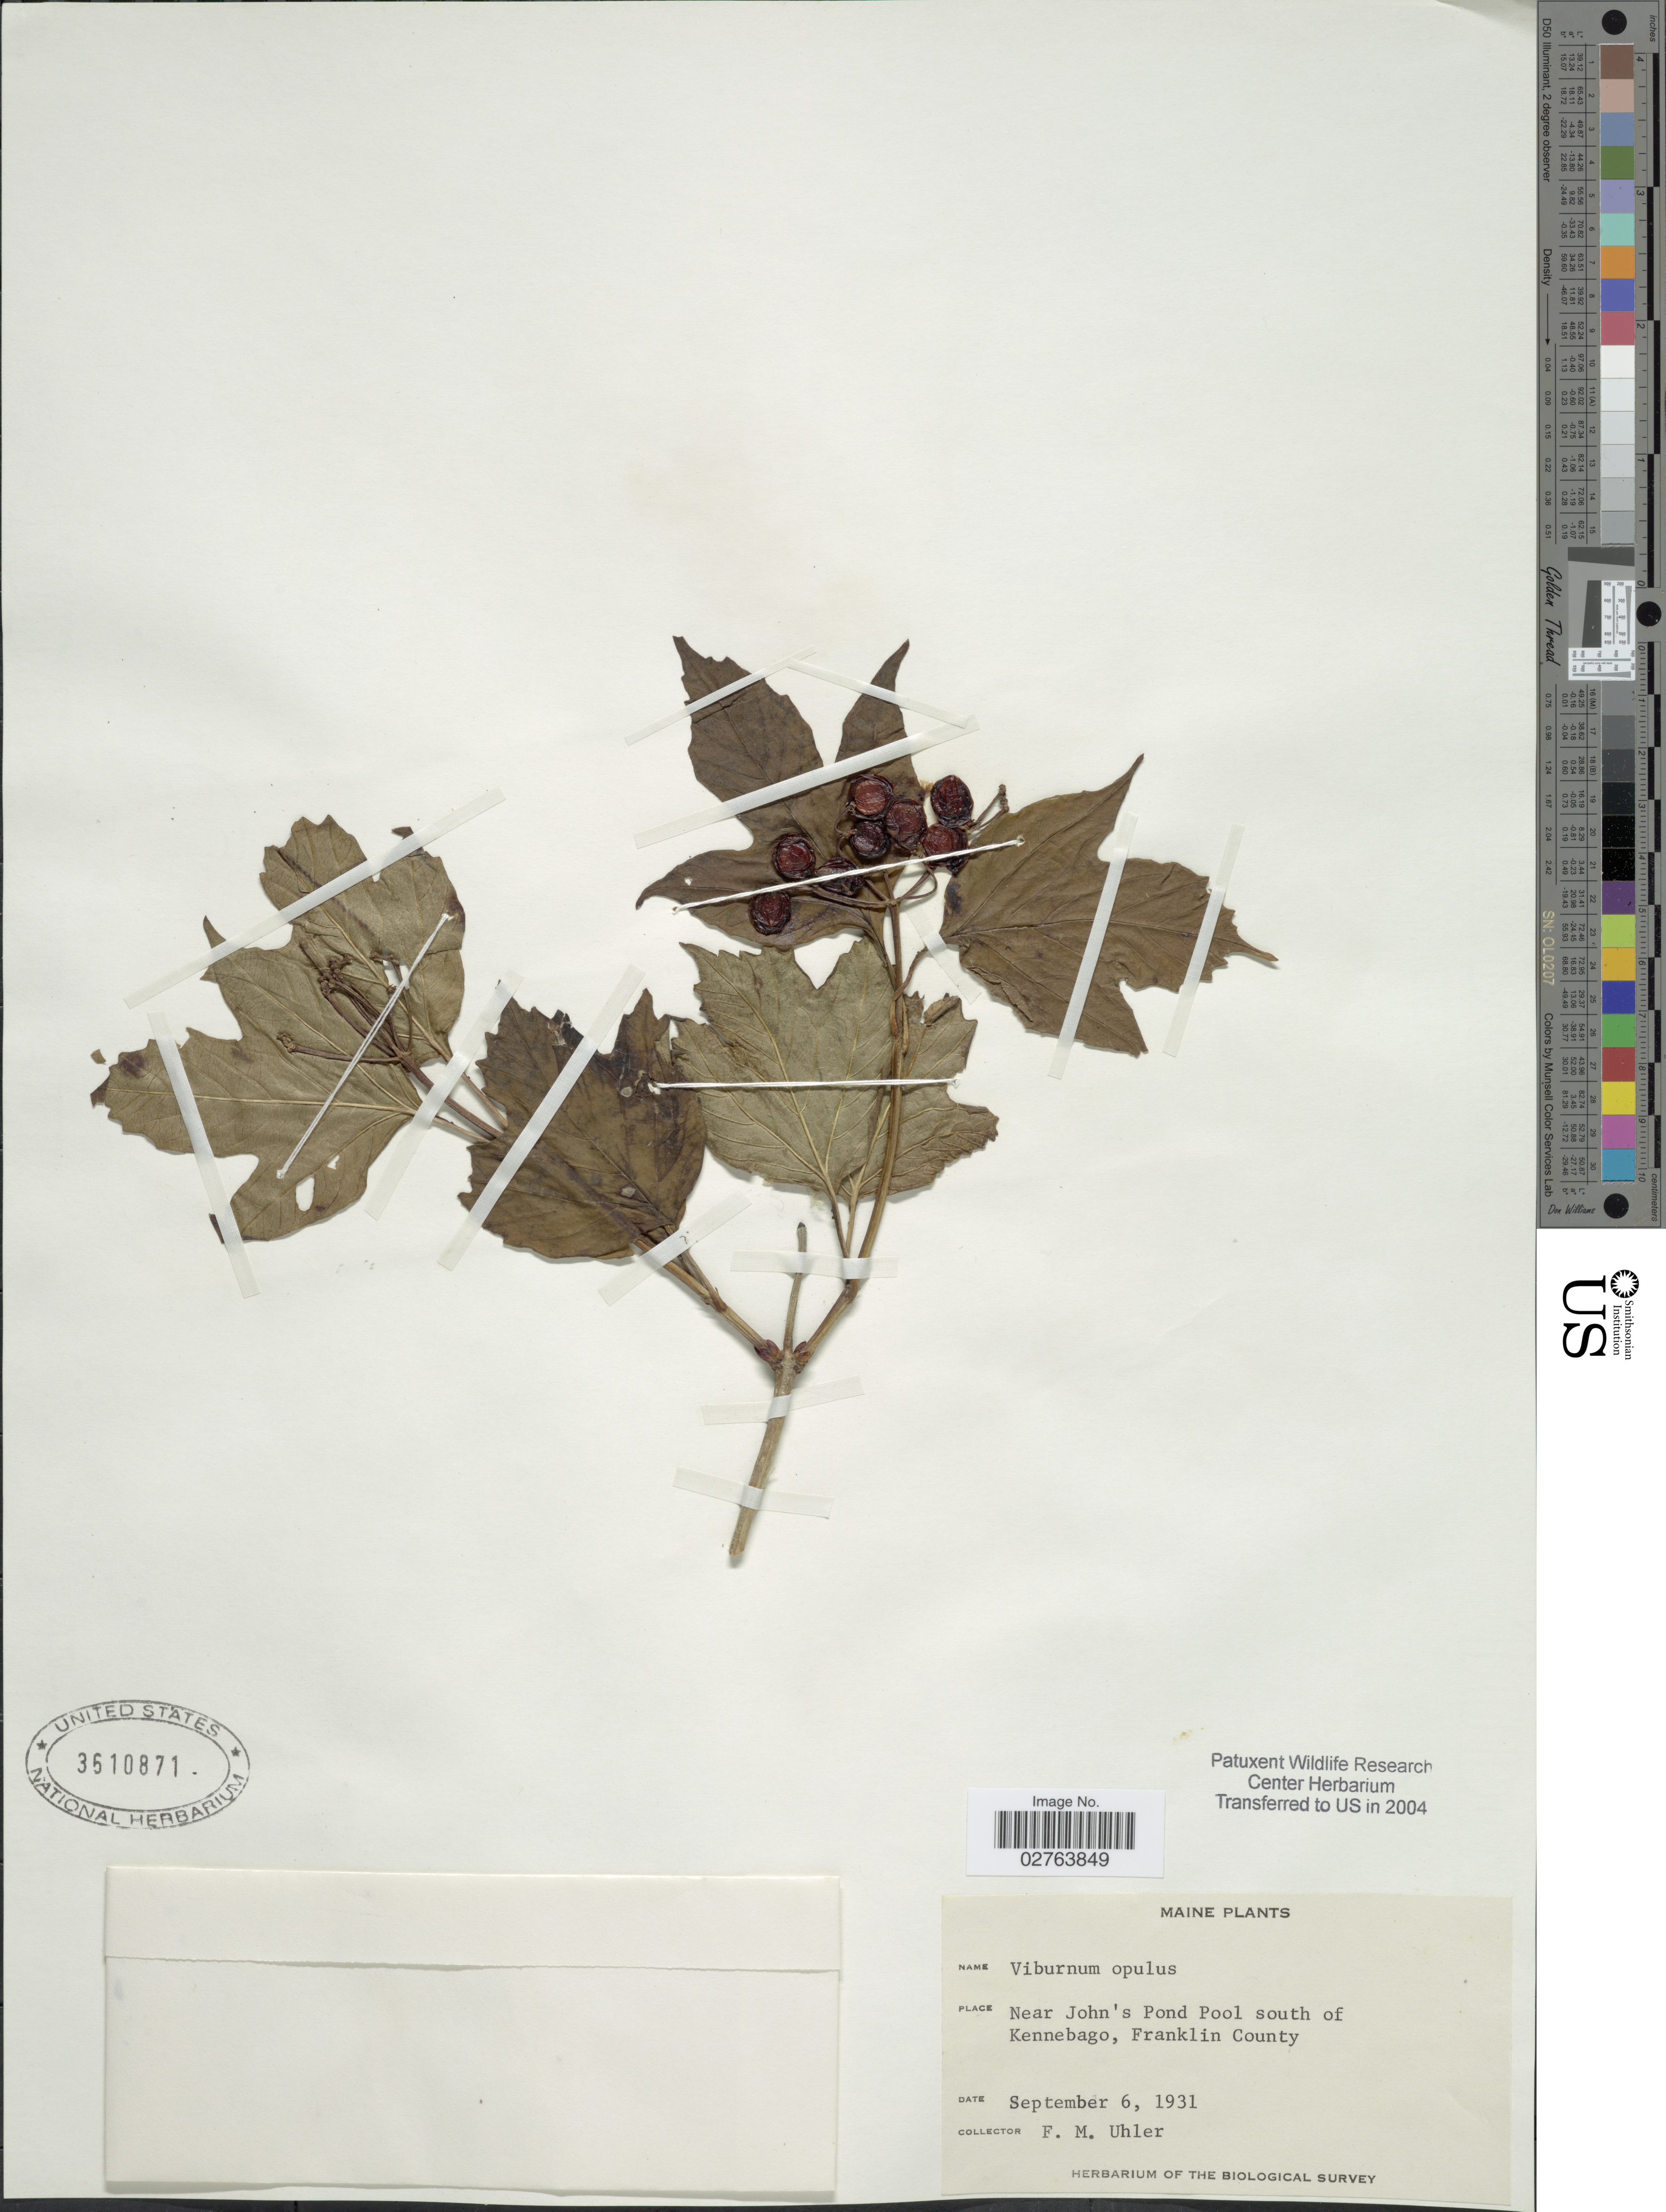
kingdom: Plantae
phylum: Tracheophyta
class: Magnoliopsida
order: Dipsacales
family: Viburnaceae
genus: Viburnum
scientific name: Viburnum opulus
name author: L.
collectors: F. M. Uhler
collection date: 1931-09-06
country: United States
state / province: Maine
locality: Near John's Pond Pool south of Kennebago, Franklin County.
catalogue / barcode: US 3610871